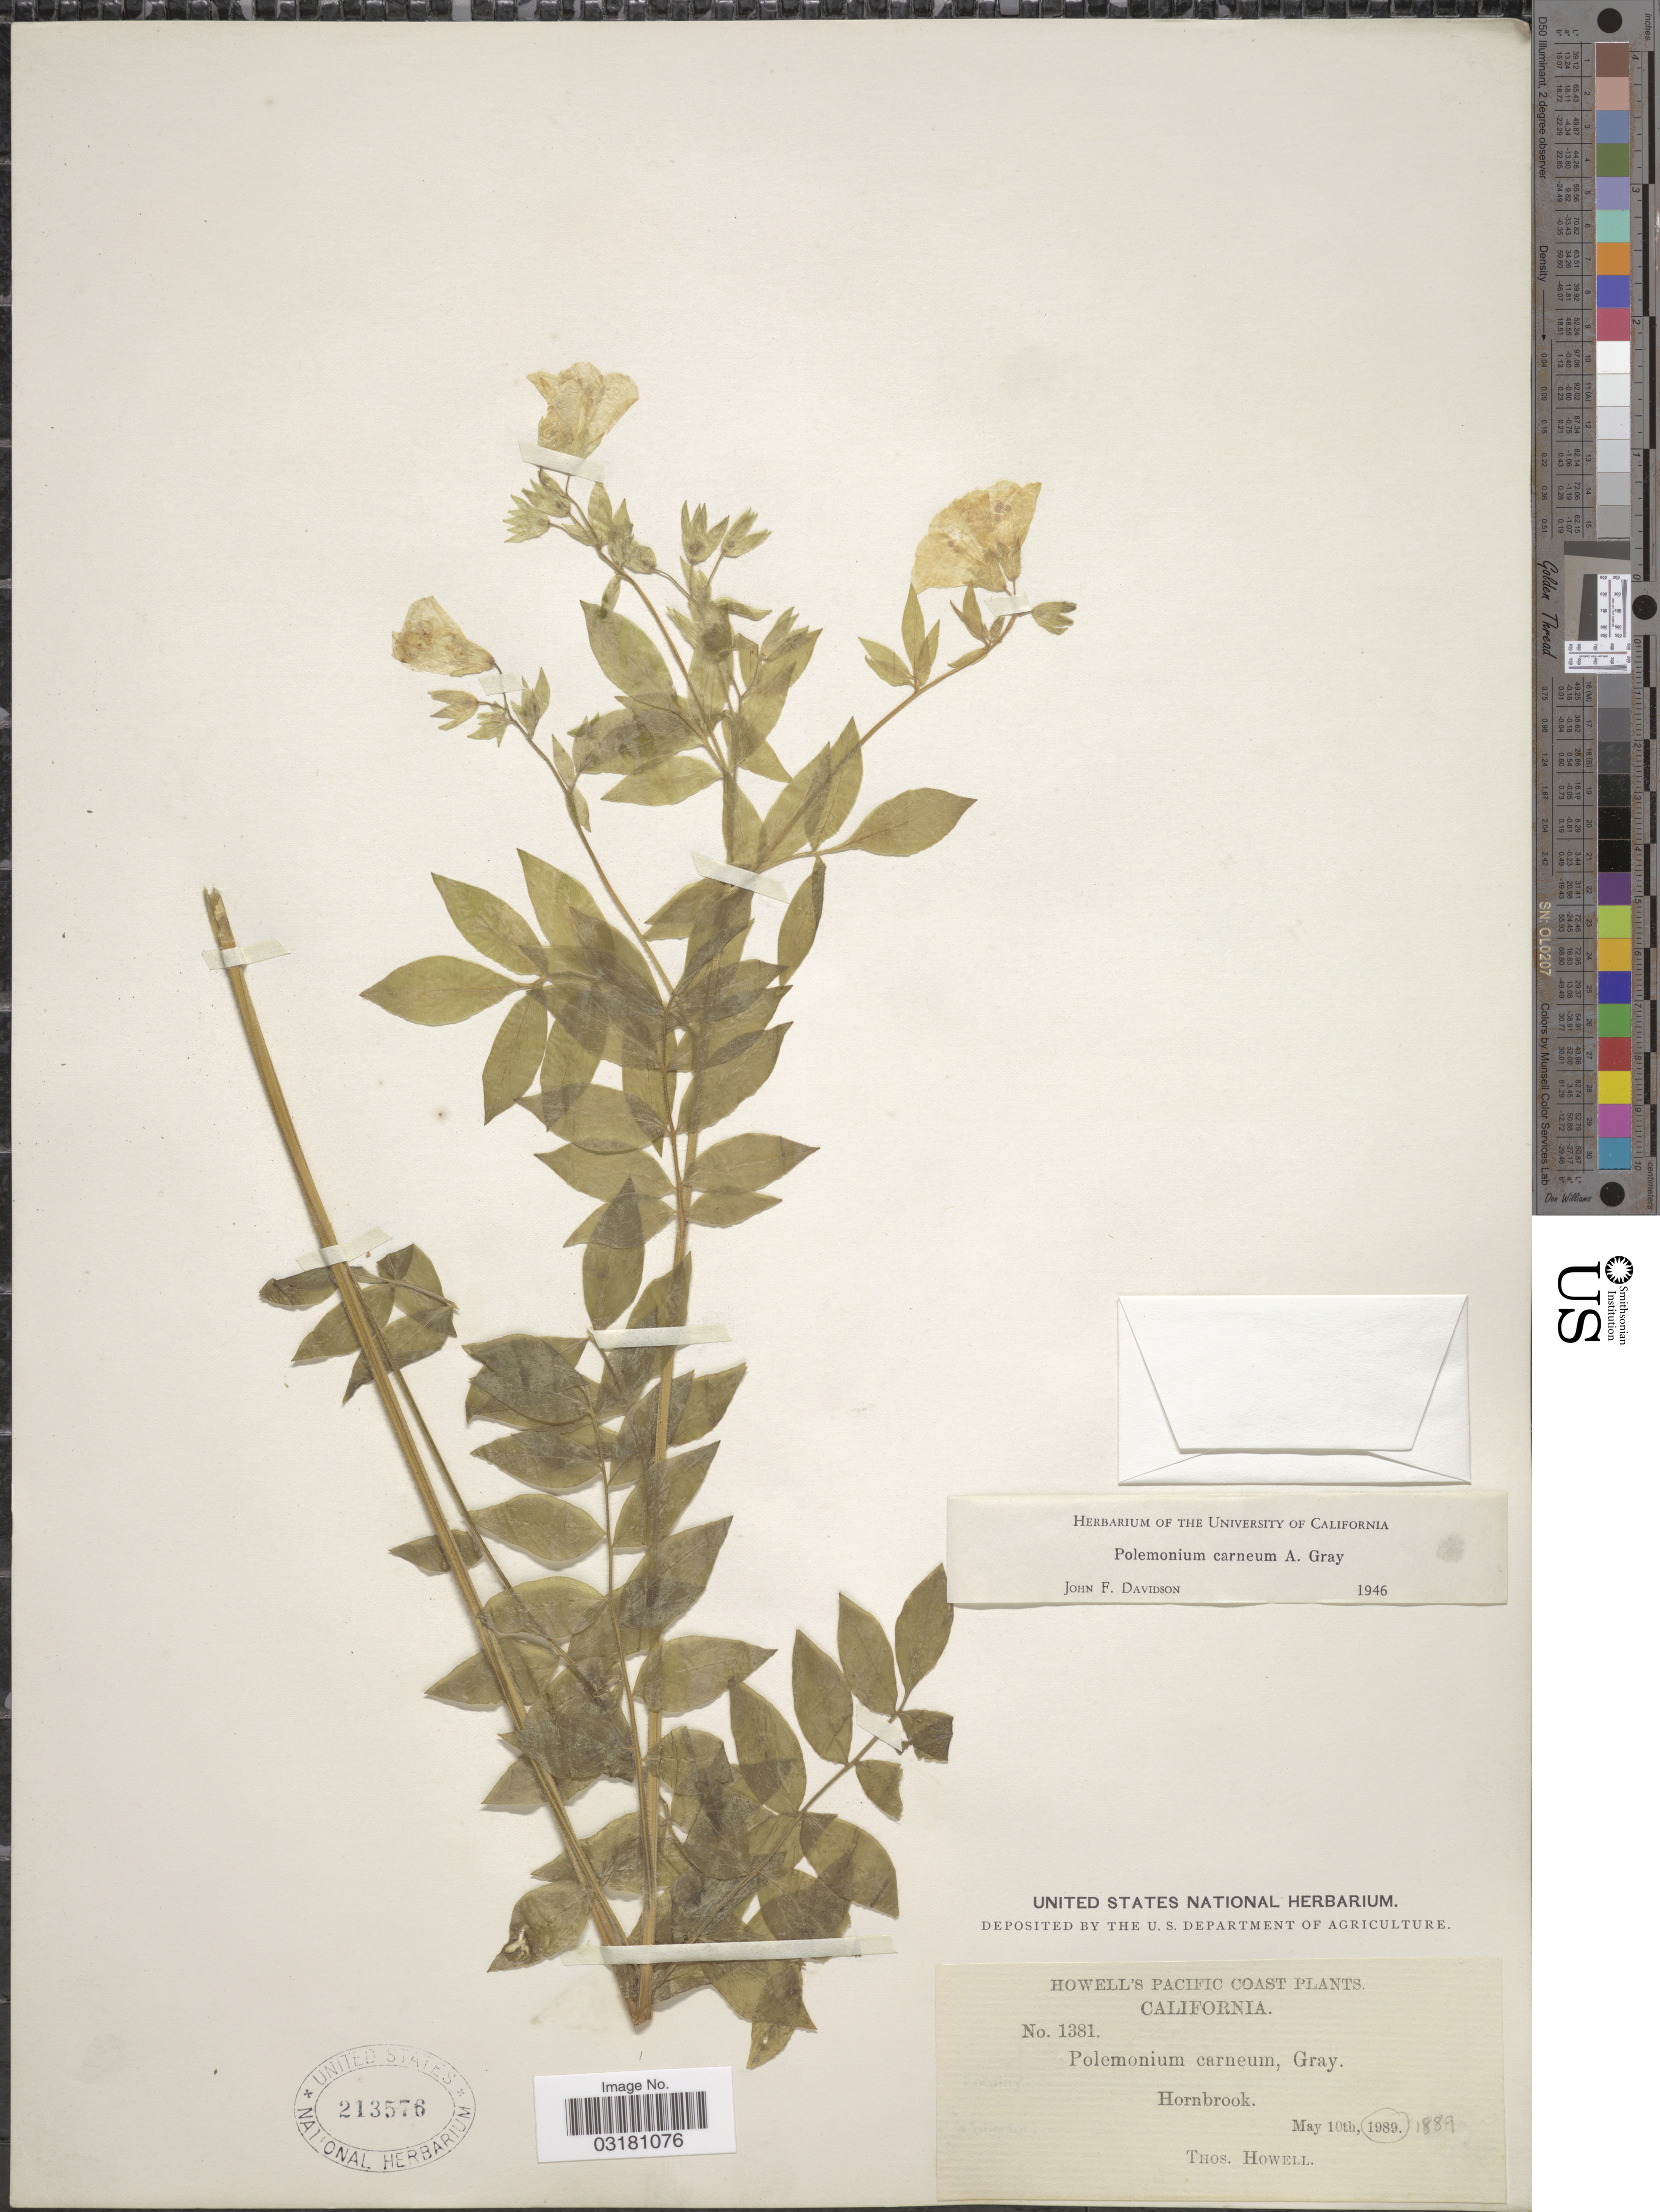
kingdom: Plantae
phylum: Tracheophyta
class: Magnoliopsida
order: Ericales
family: Polemoniaceae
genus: Polemonium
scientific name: Polemonium carneum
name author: A. Gray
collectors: T. Howell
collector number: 1381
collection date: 1889-05-10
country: United States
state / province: California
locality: Pacific Coast. Hornbrook.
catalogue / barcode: US 213576